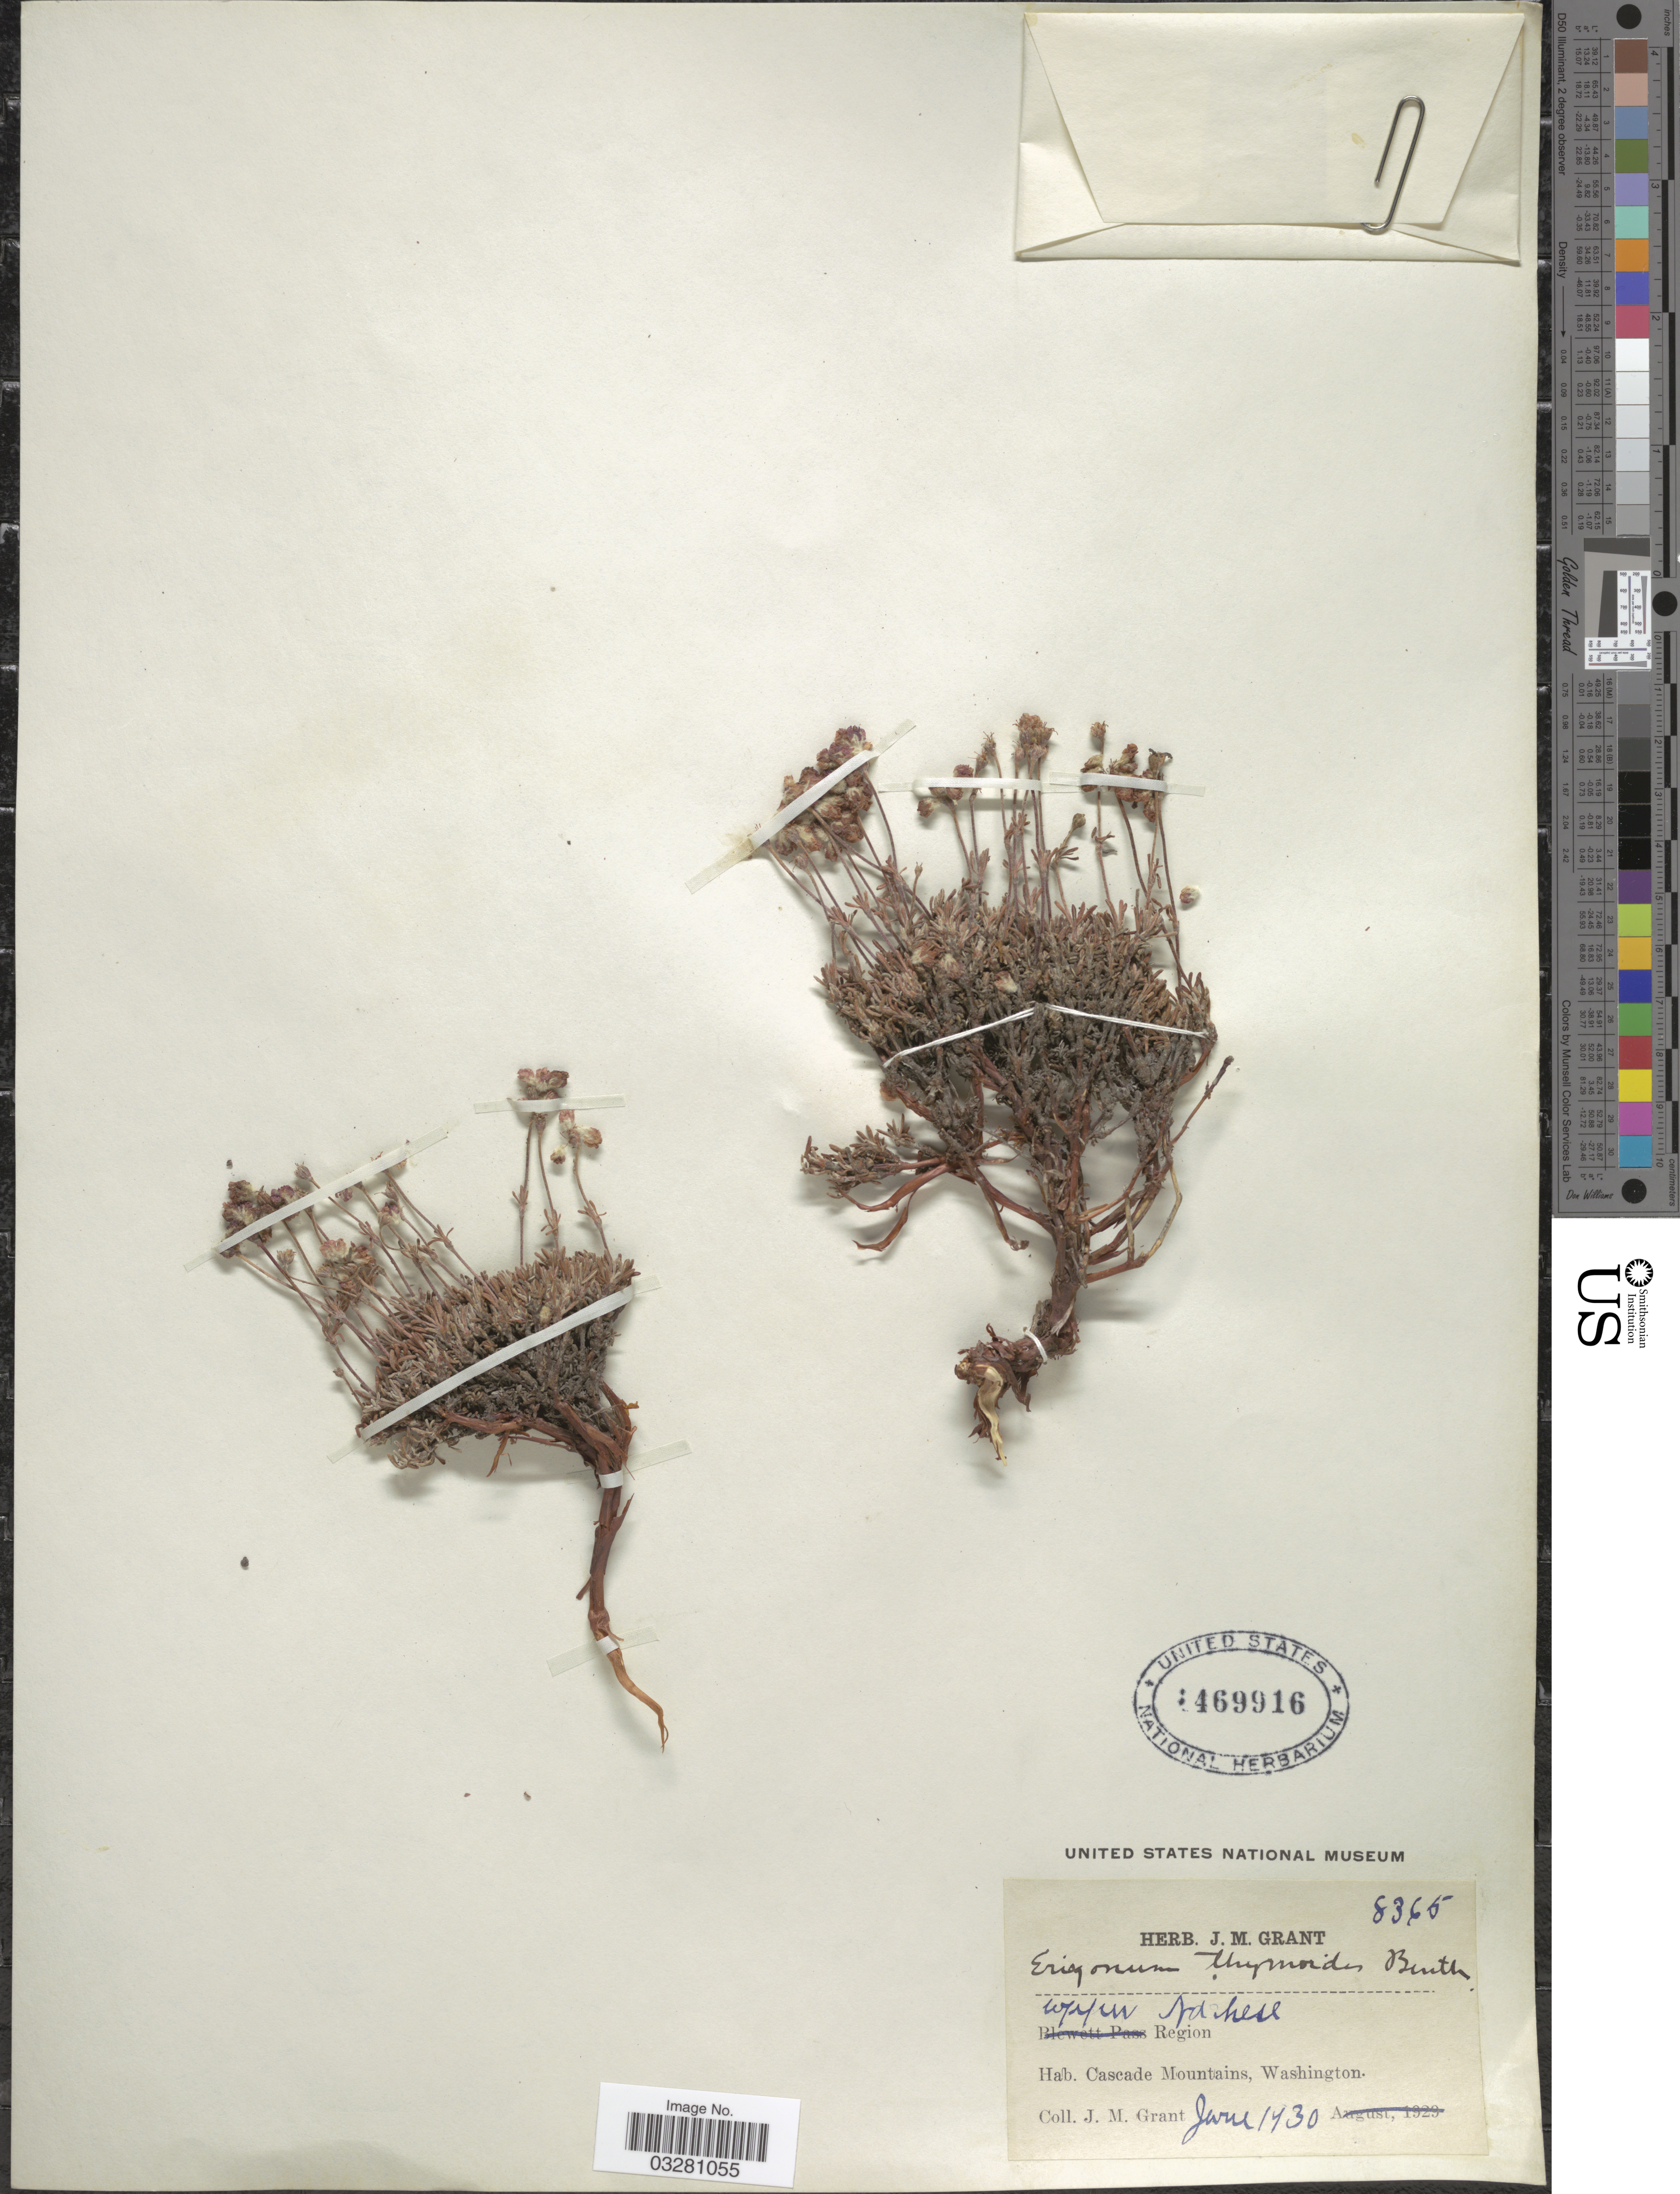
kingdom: Plantae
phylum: Tracheophyta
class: Magnoliopsida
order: Caryophyllales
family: Polygonaceae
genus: Eriogonum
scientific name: Eriogonum thymoides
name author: Benth. in DC.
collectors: J. M. Grant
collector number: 8365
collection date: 1930-06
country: United States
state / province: Washington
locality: Upper Naches Region. Cascade Mountains.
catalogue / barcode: US 1469916